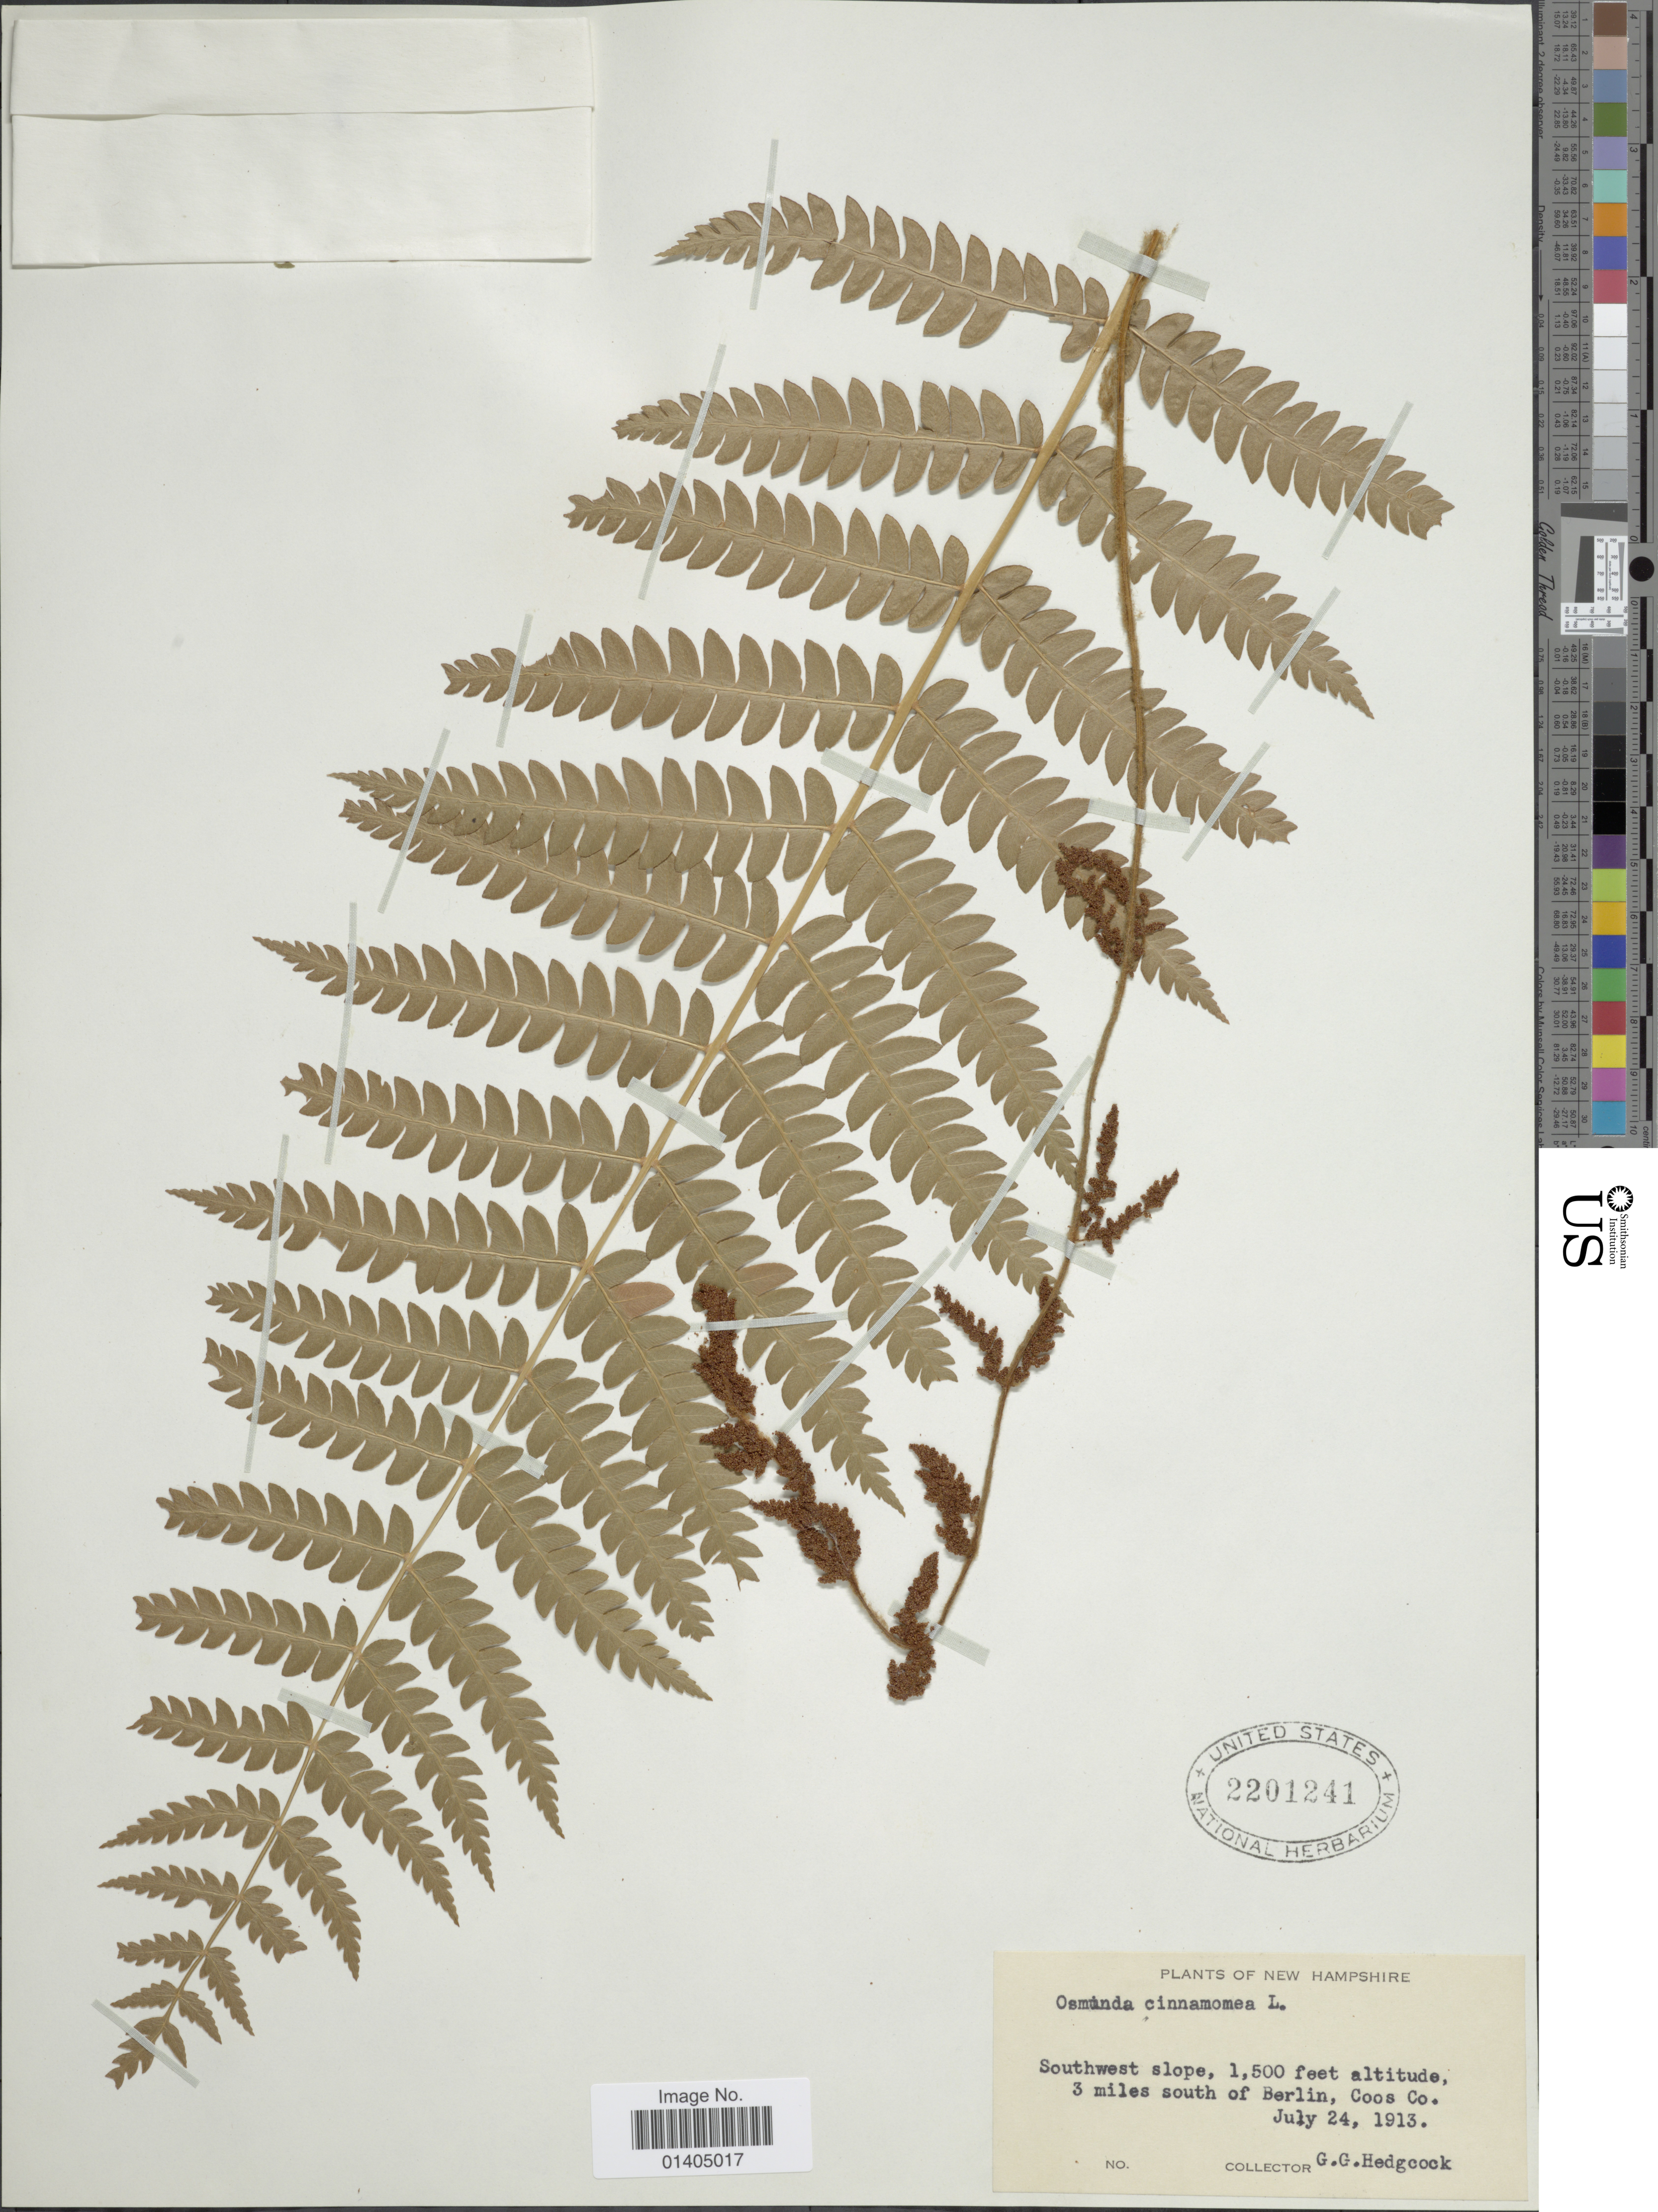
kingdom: Plantae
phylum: Tracheophyta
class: Polypodiopsida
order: Osmundales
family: Osmundaceae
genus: Osmundastrum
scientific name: Osmundastrum cinnamomeum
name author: (L.) C. Presl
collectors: G. Hedgcock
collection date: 1913-07-24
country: United States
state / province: New Hampshire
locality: Southwest slope, 3 miles south of Berlin, Coos Co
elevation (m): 457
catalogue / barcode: US 2201241